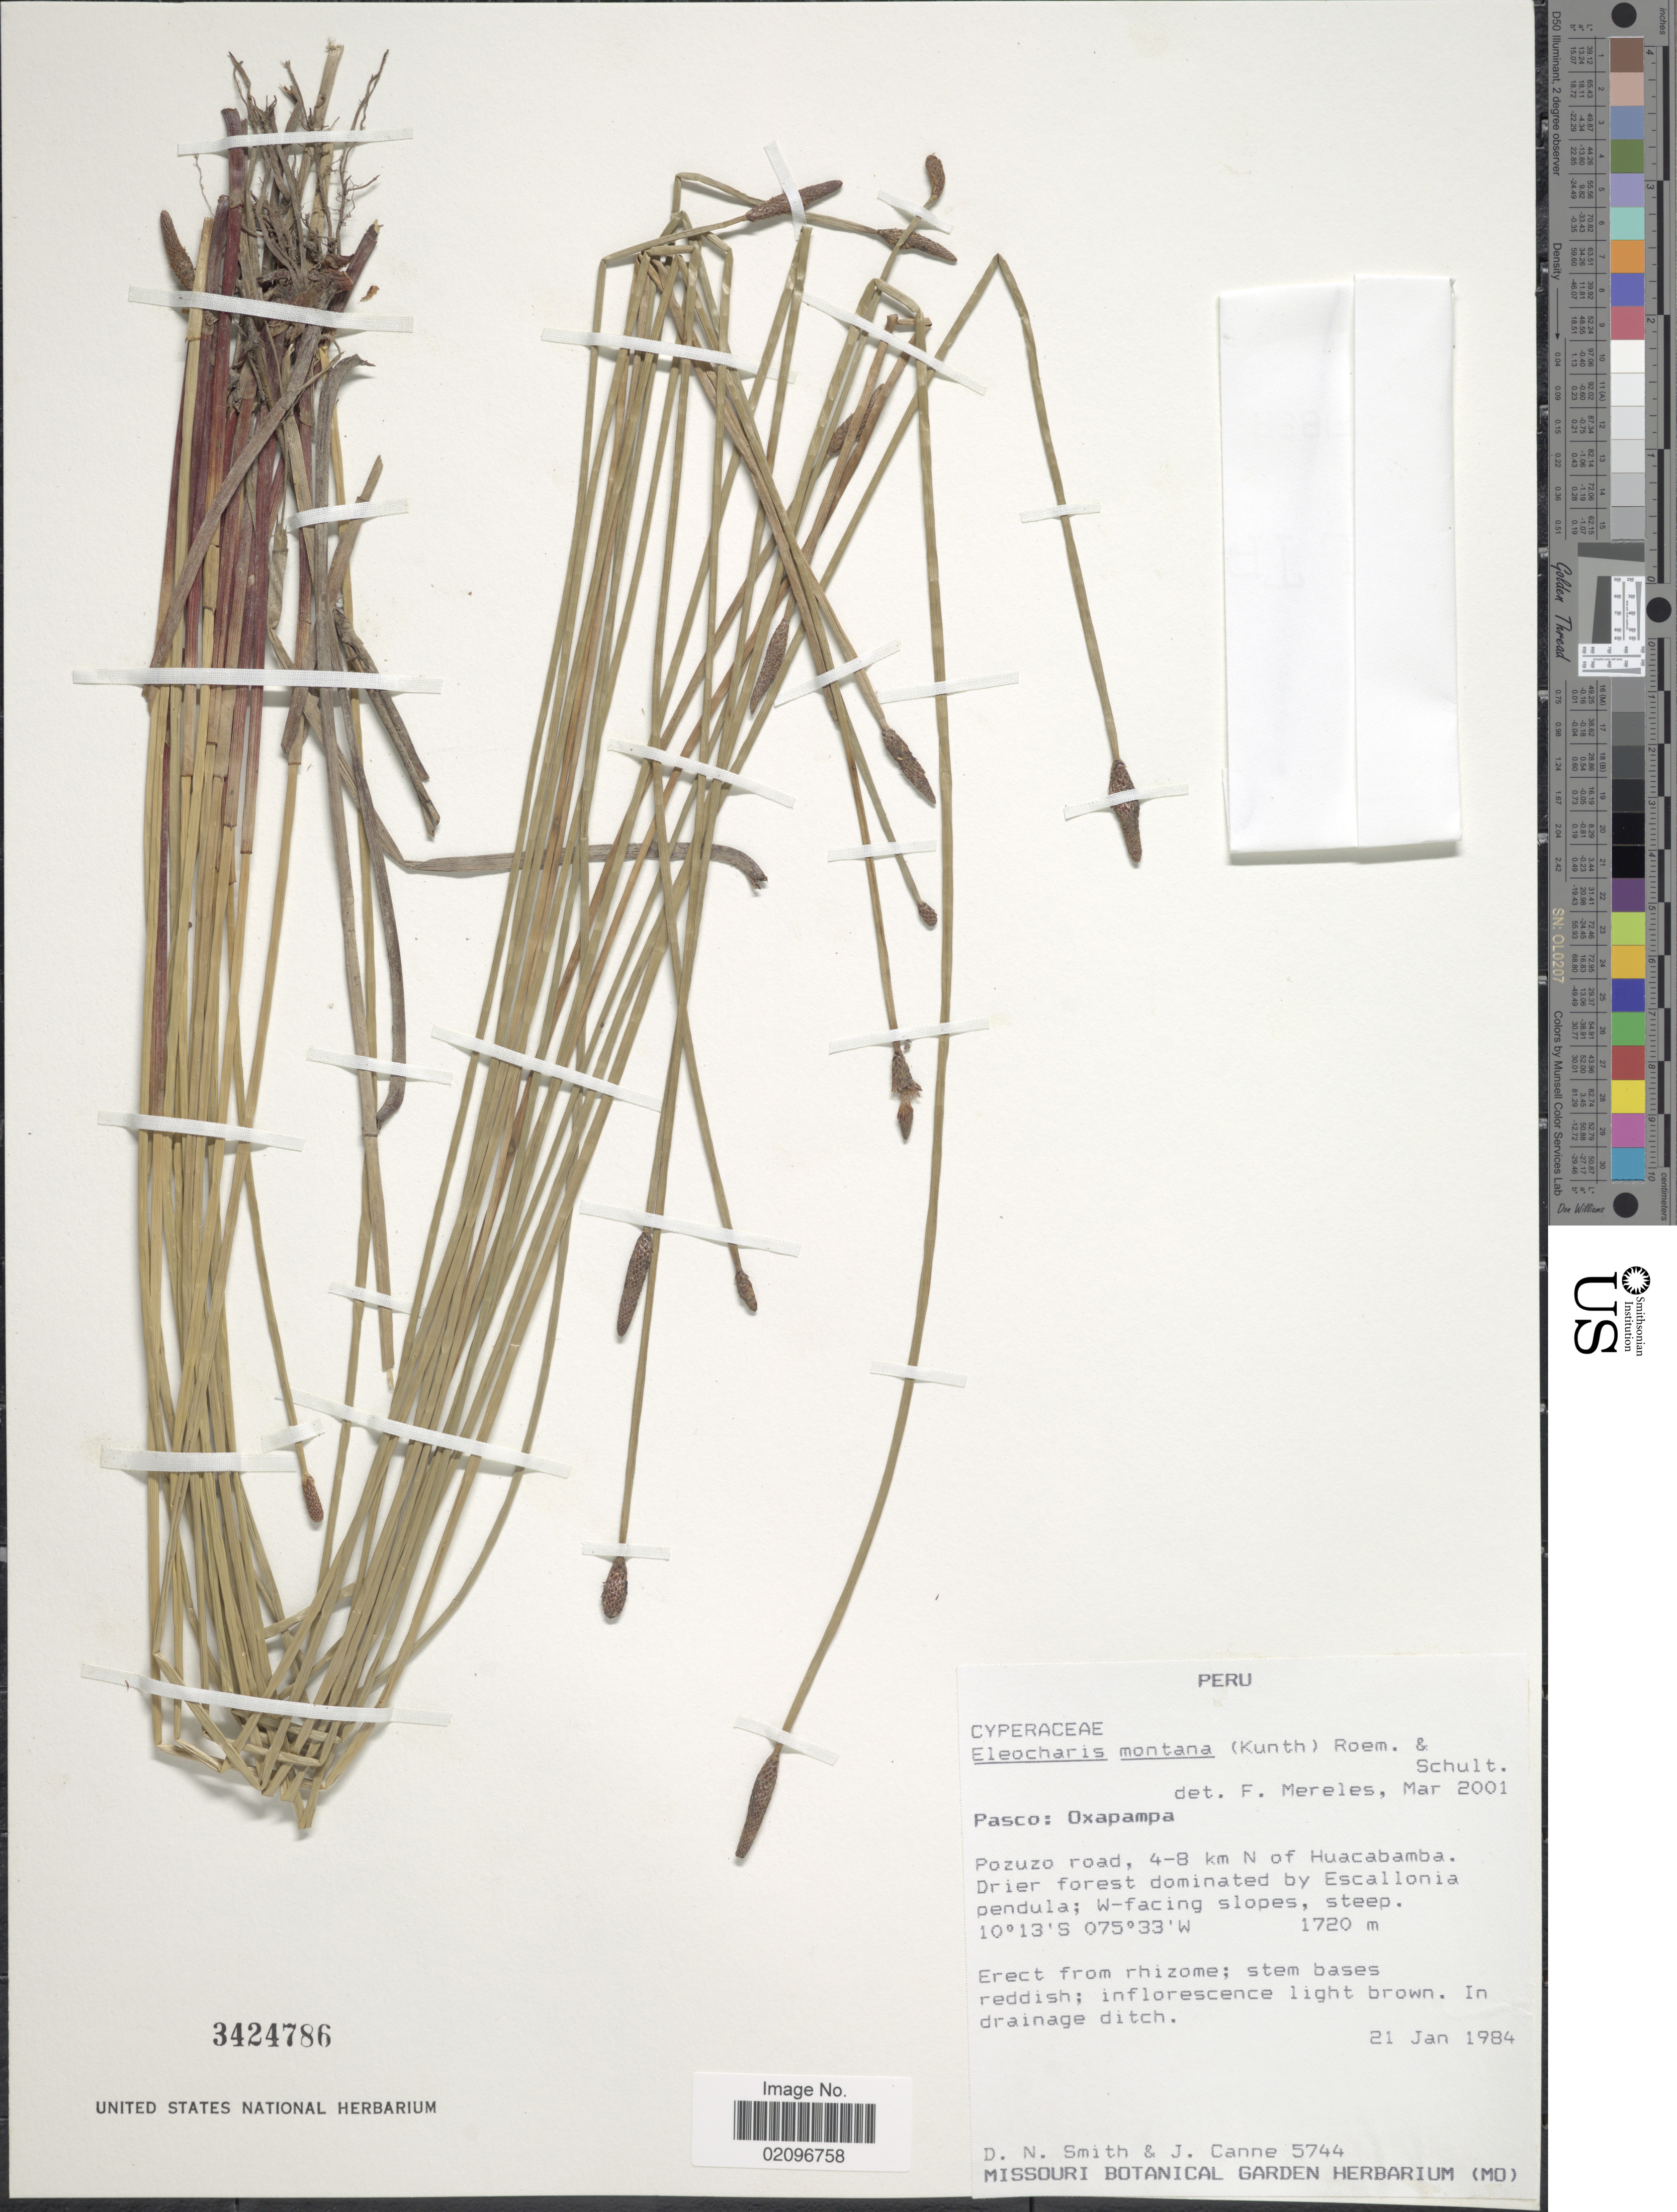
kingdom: Plantae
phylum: Tracheophyta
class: Liliopsida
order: Poales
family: Cyperaceae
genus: Eleocharis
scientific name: Eleocharis montana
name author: (Kunth) Roem. & Schult.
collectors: D. Smith & J. M. Canne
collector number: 5744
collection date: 1984-01-21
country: Peru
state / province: Pasco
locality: Pasco: Oxapampa, Pozuzo road, 4-8 km N of Huacabamba.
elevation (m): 1720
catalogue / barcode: US 3424786